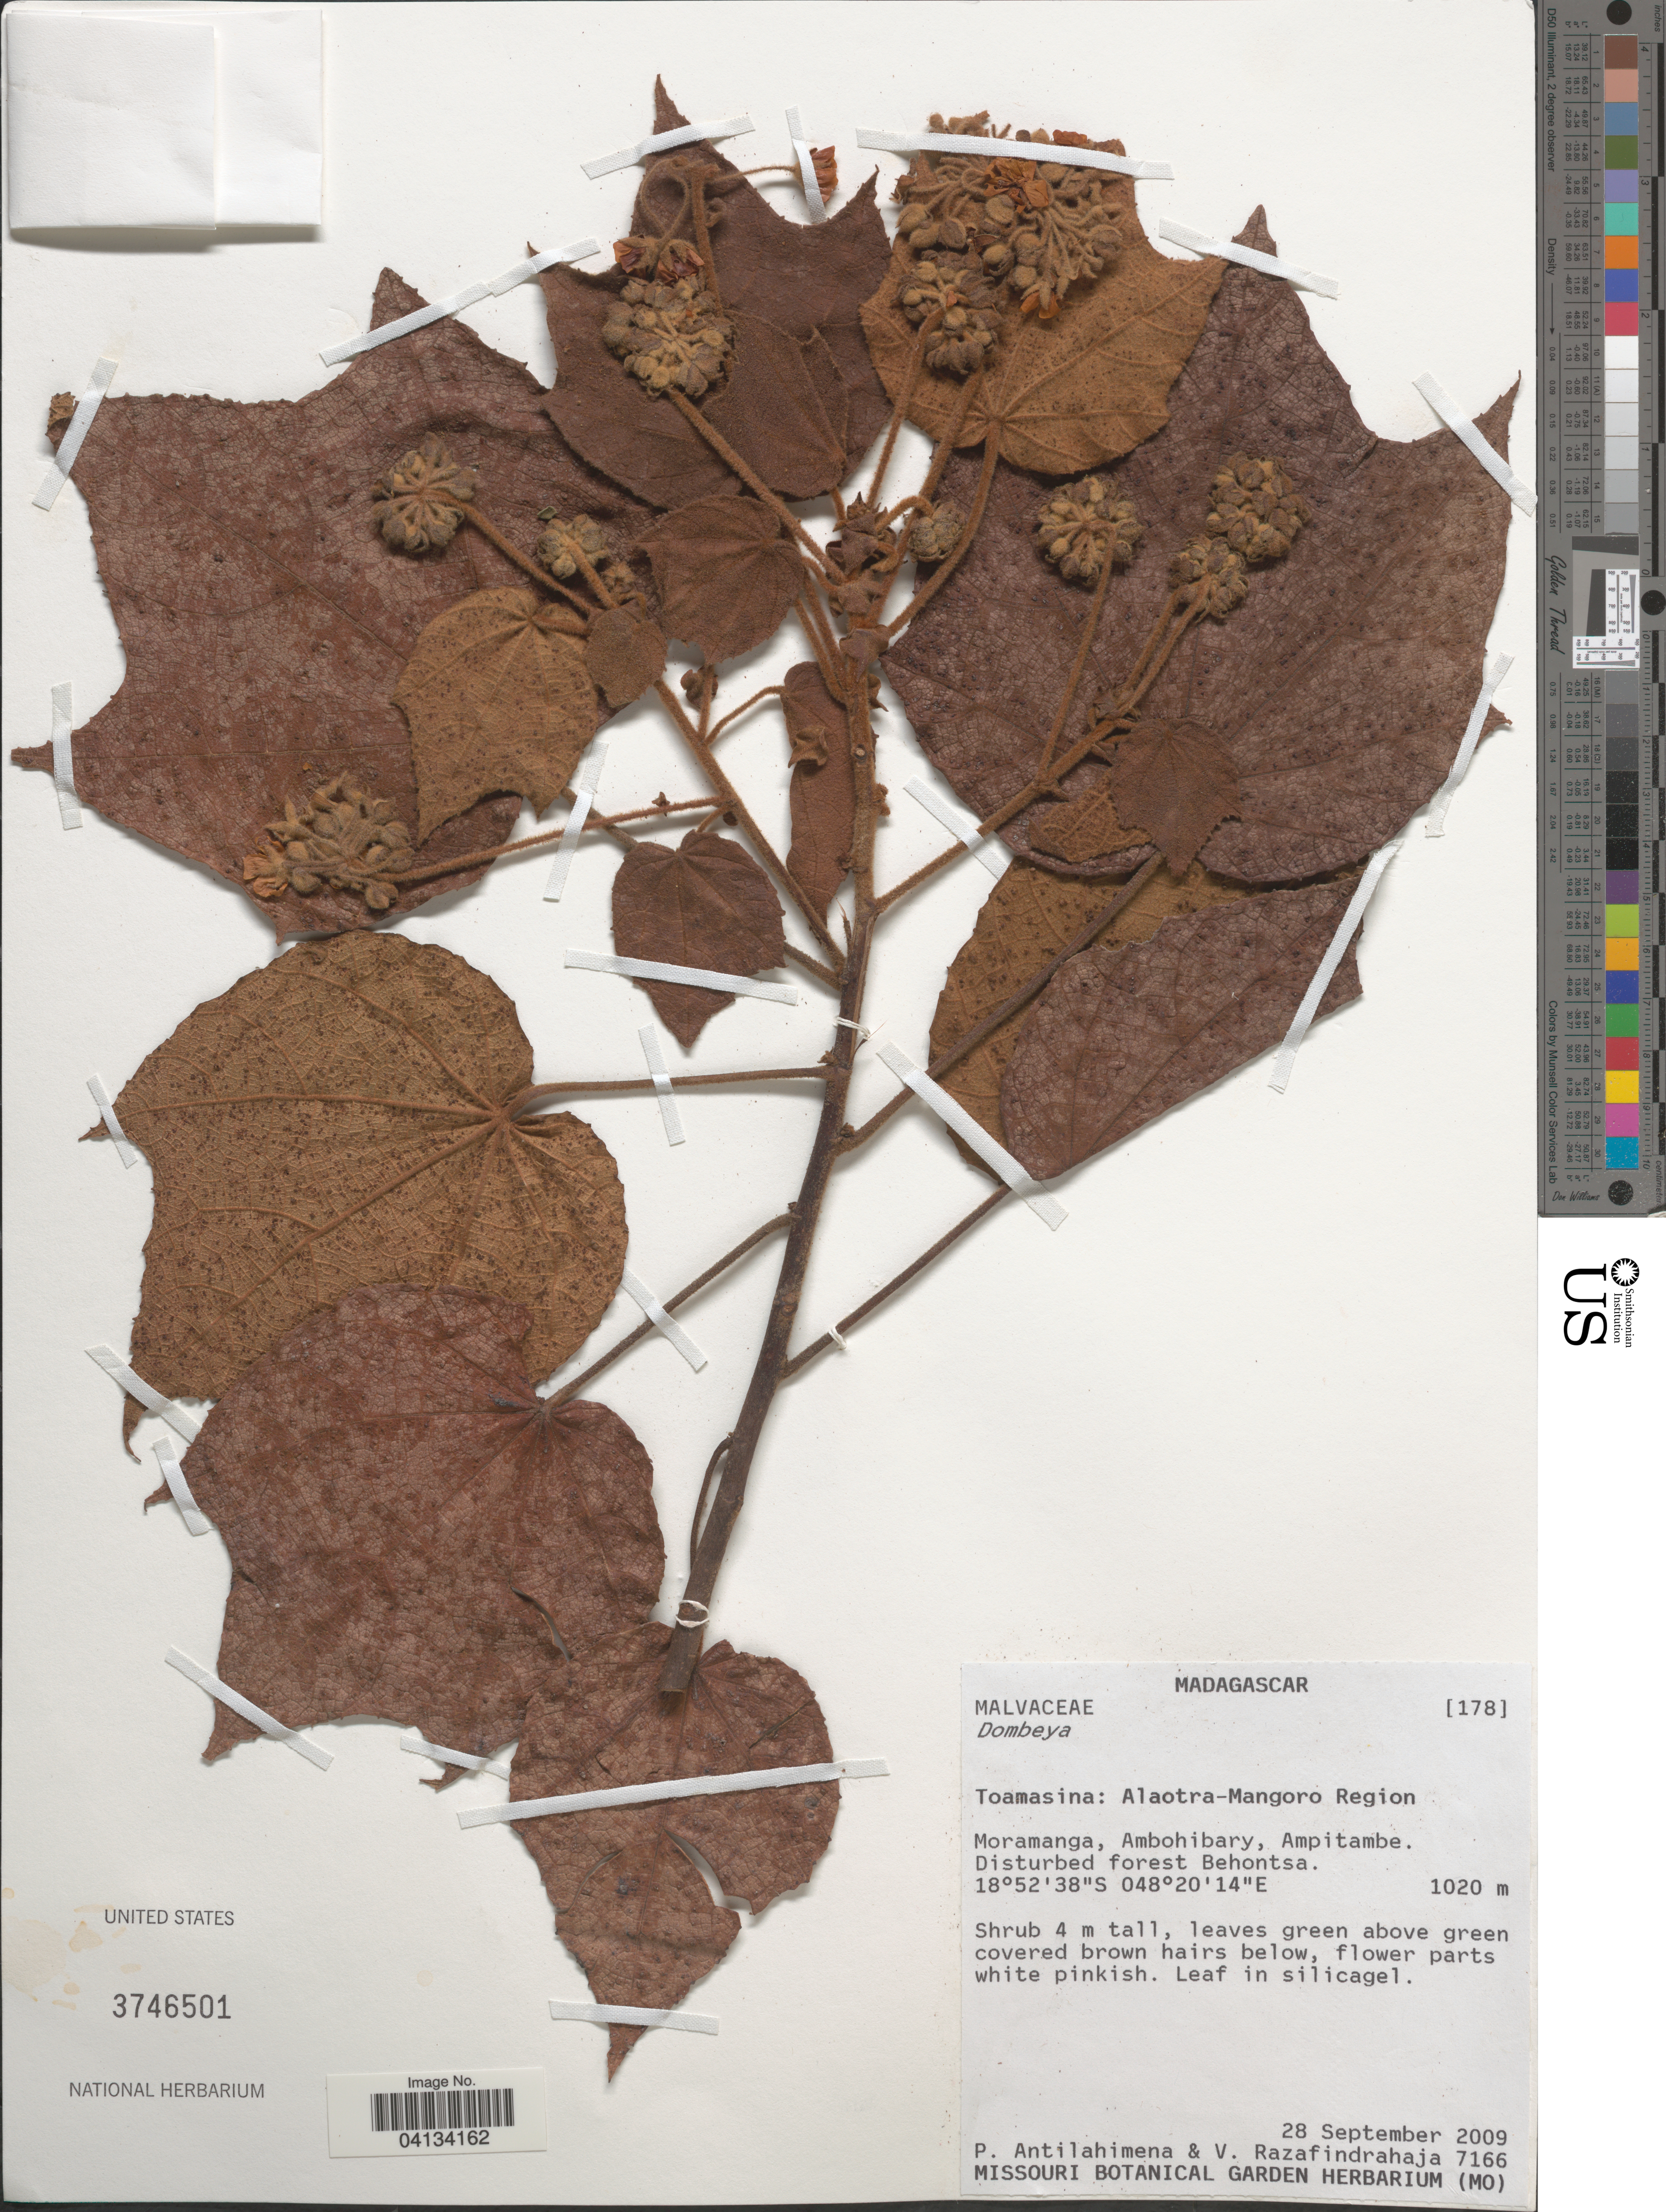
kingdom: Plantae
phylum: Tracheophyta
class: Magnoliopsida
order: Malvales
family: Malvaceae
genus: Dombeya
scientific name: Dombeya sp.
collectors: P. Antilahimena & V. Razafindrahaja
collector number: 7166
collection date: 2009-09-28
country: Madagascar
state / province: Alaotra Mangoro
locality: Alaotra-Mangoro Region. Moramanga, Ambohibary, Ampitambe. Disturbed forest Behontsa.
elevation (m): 1020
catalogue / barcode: US 3746501